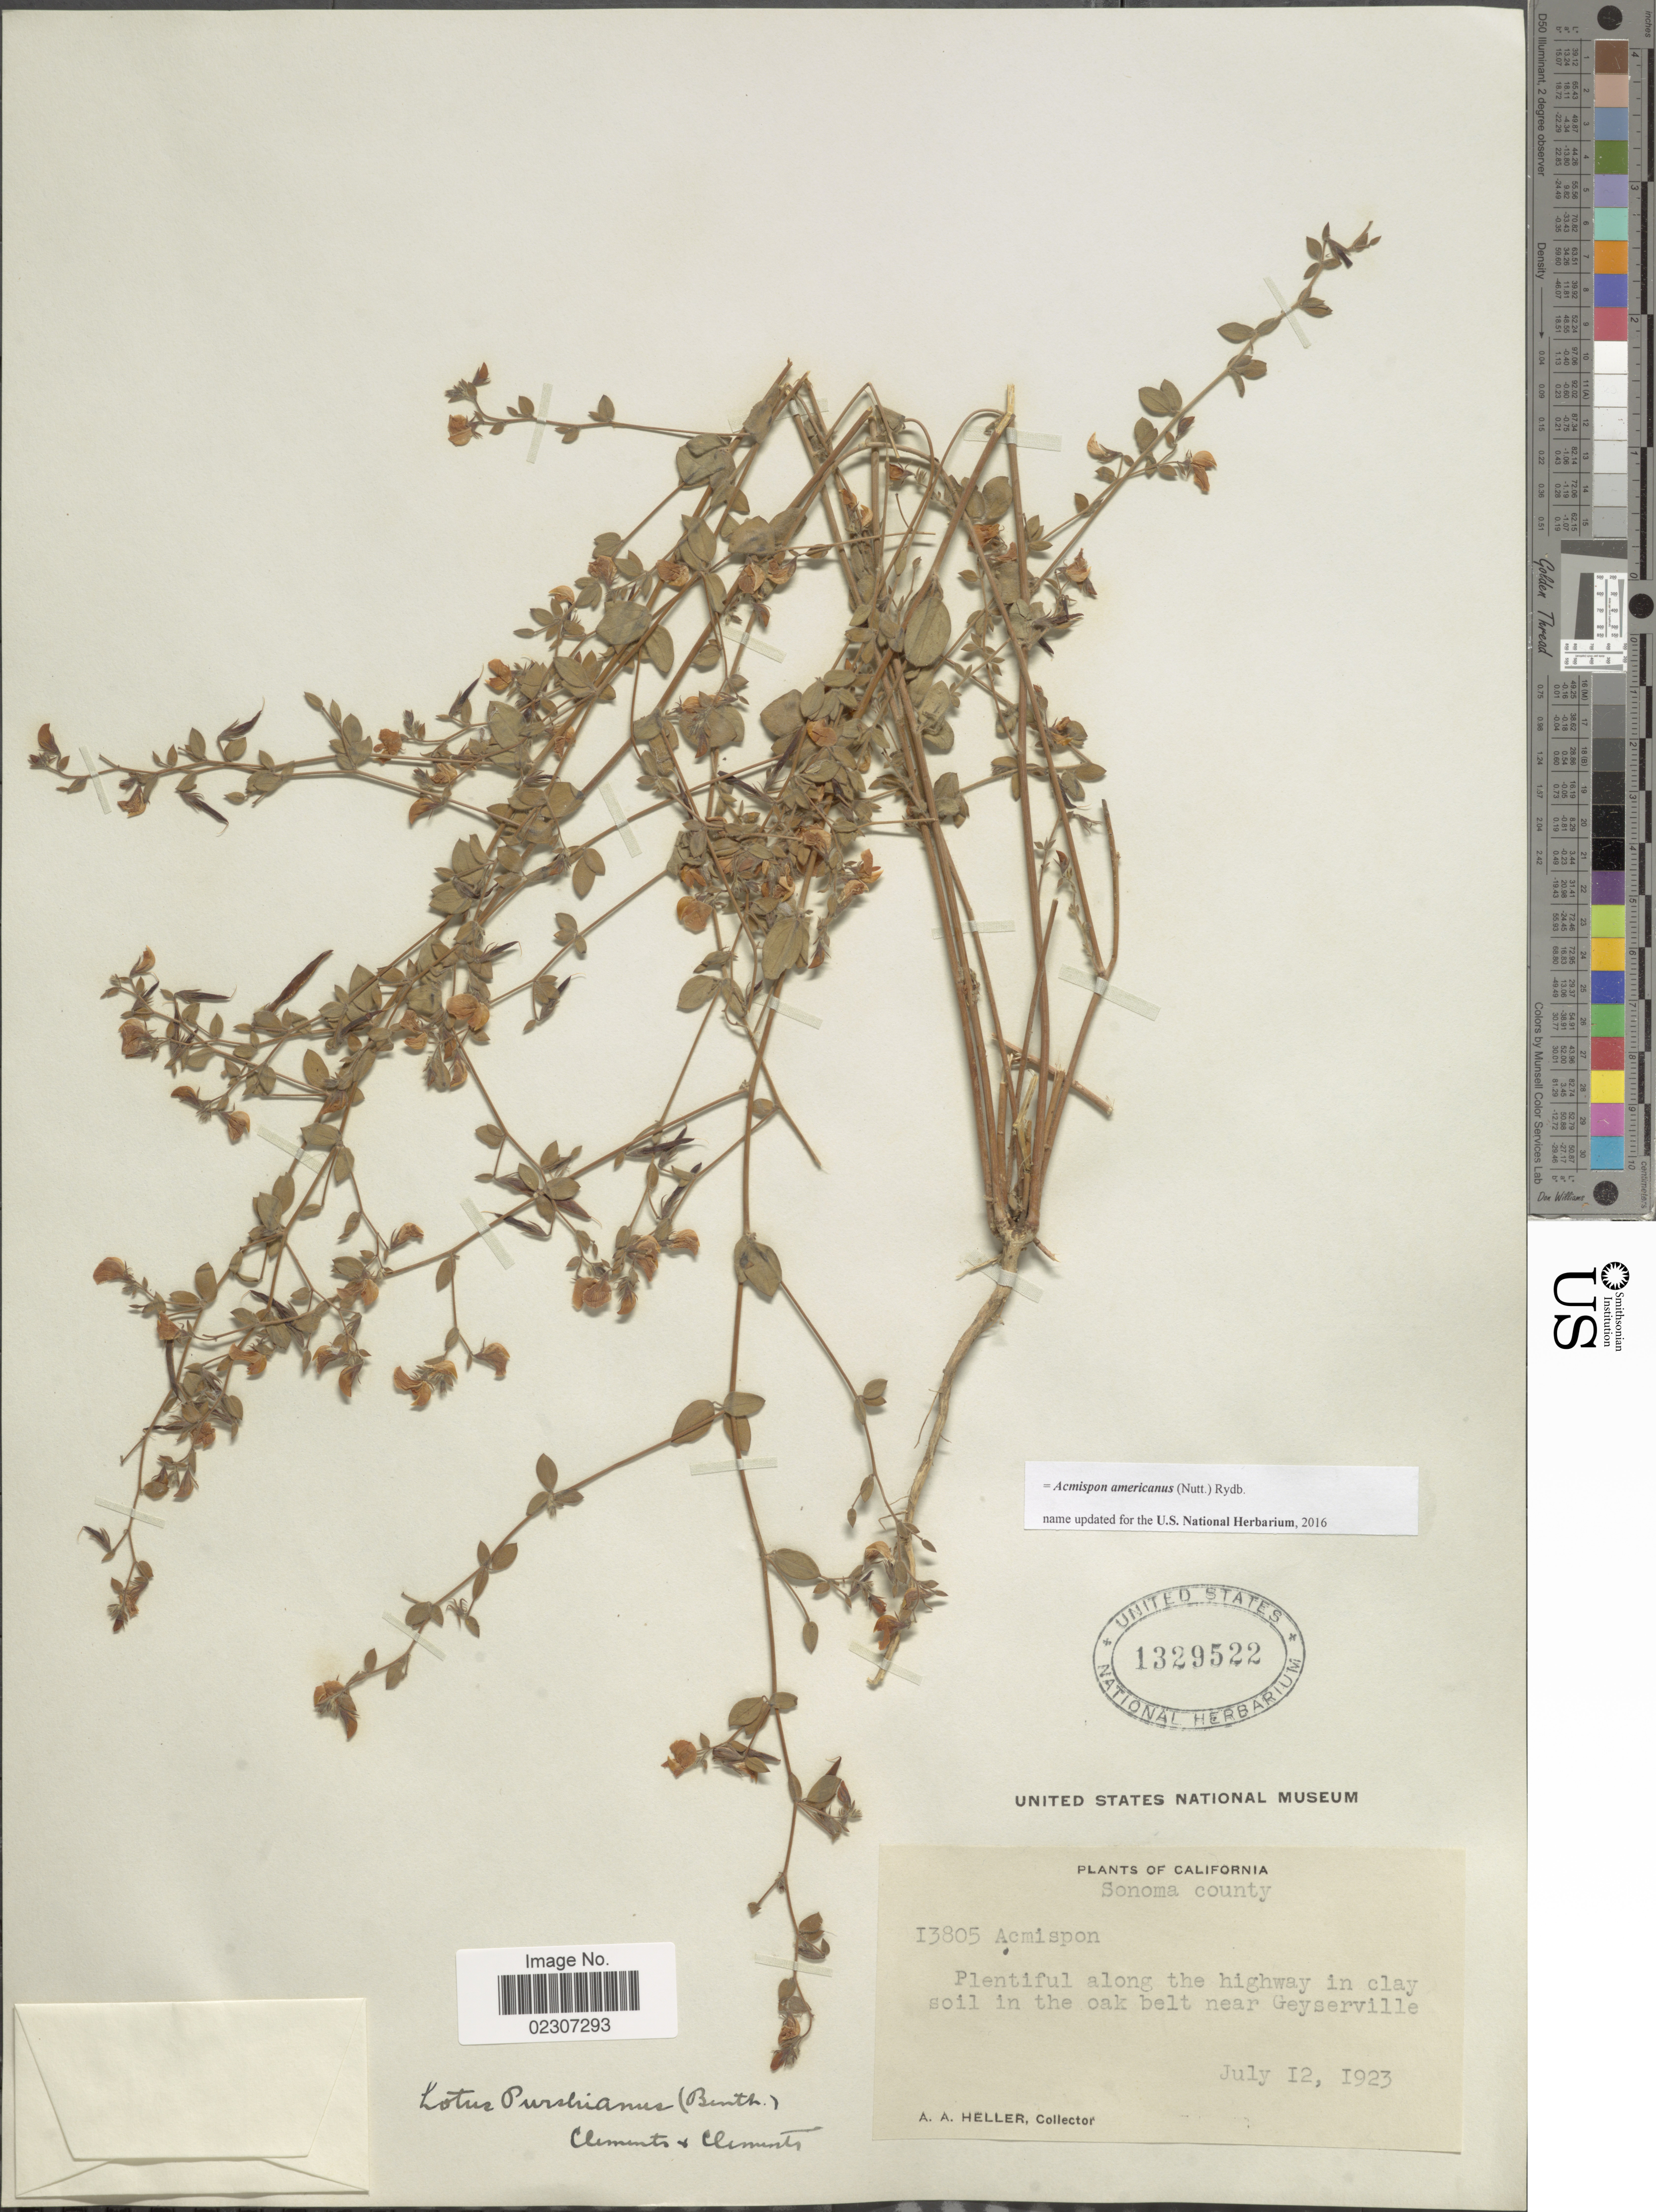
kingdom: Plantae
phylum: Tracheophyta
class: Magnoliopsida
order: Fabales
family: Fabaceae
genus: Acmispon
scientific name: Acmispon americanus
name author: (Nutt.) Rydb.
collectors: A. A. Heller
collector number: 13805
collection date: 1923-07-12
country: United States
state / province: California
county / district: Sonoma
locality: California, Sonoma County, In clay soil in the oak belt near Geyserville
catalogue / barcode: US 1329522